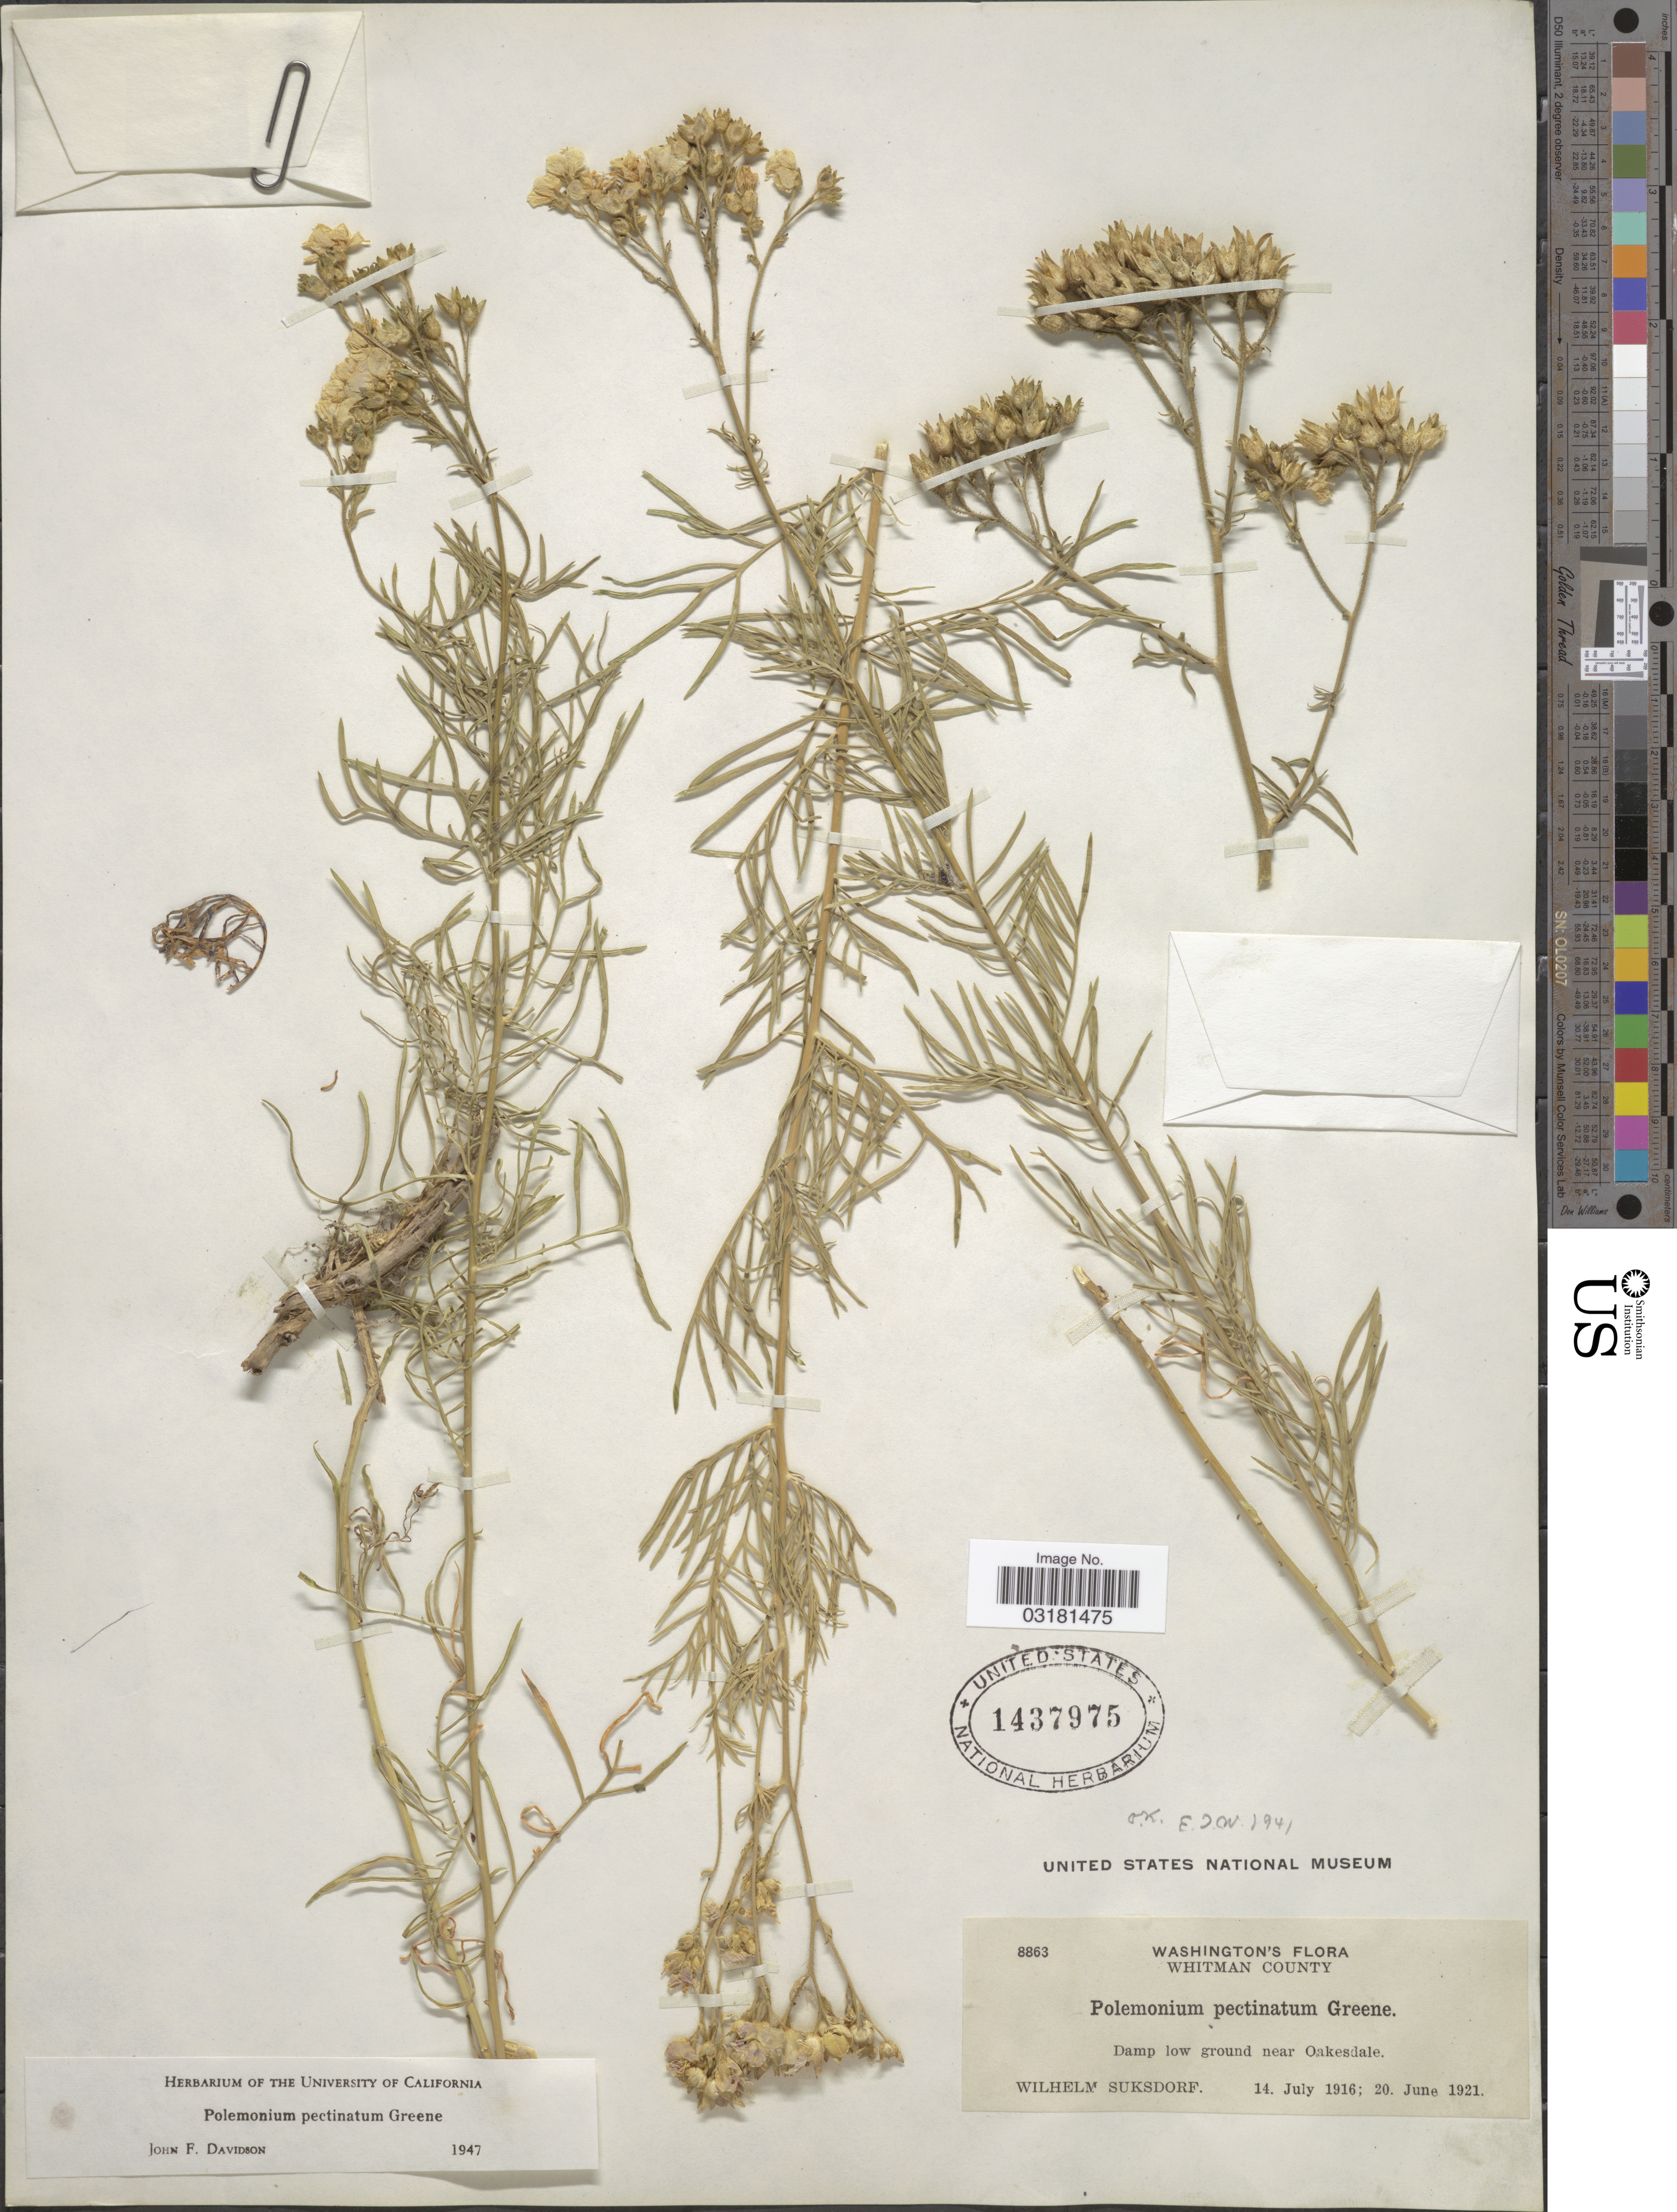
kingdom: Plantae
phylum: Tracheophyta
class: Magnoliopsida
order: Ericales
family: Polemoniaceae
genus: Polemonium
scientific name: Polemonium pectinatum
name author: Greene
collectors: W. N. Suksdorf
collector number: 8863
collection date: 1916-07-14/1921-06-20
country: United States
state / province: Washington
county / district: Whitman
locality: Whitman County. Near Oakesdale.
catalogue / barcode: US 1437975